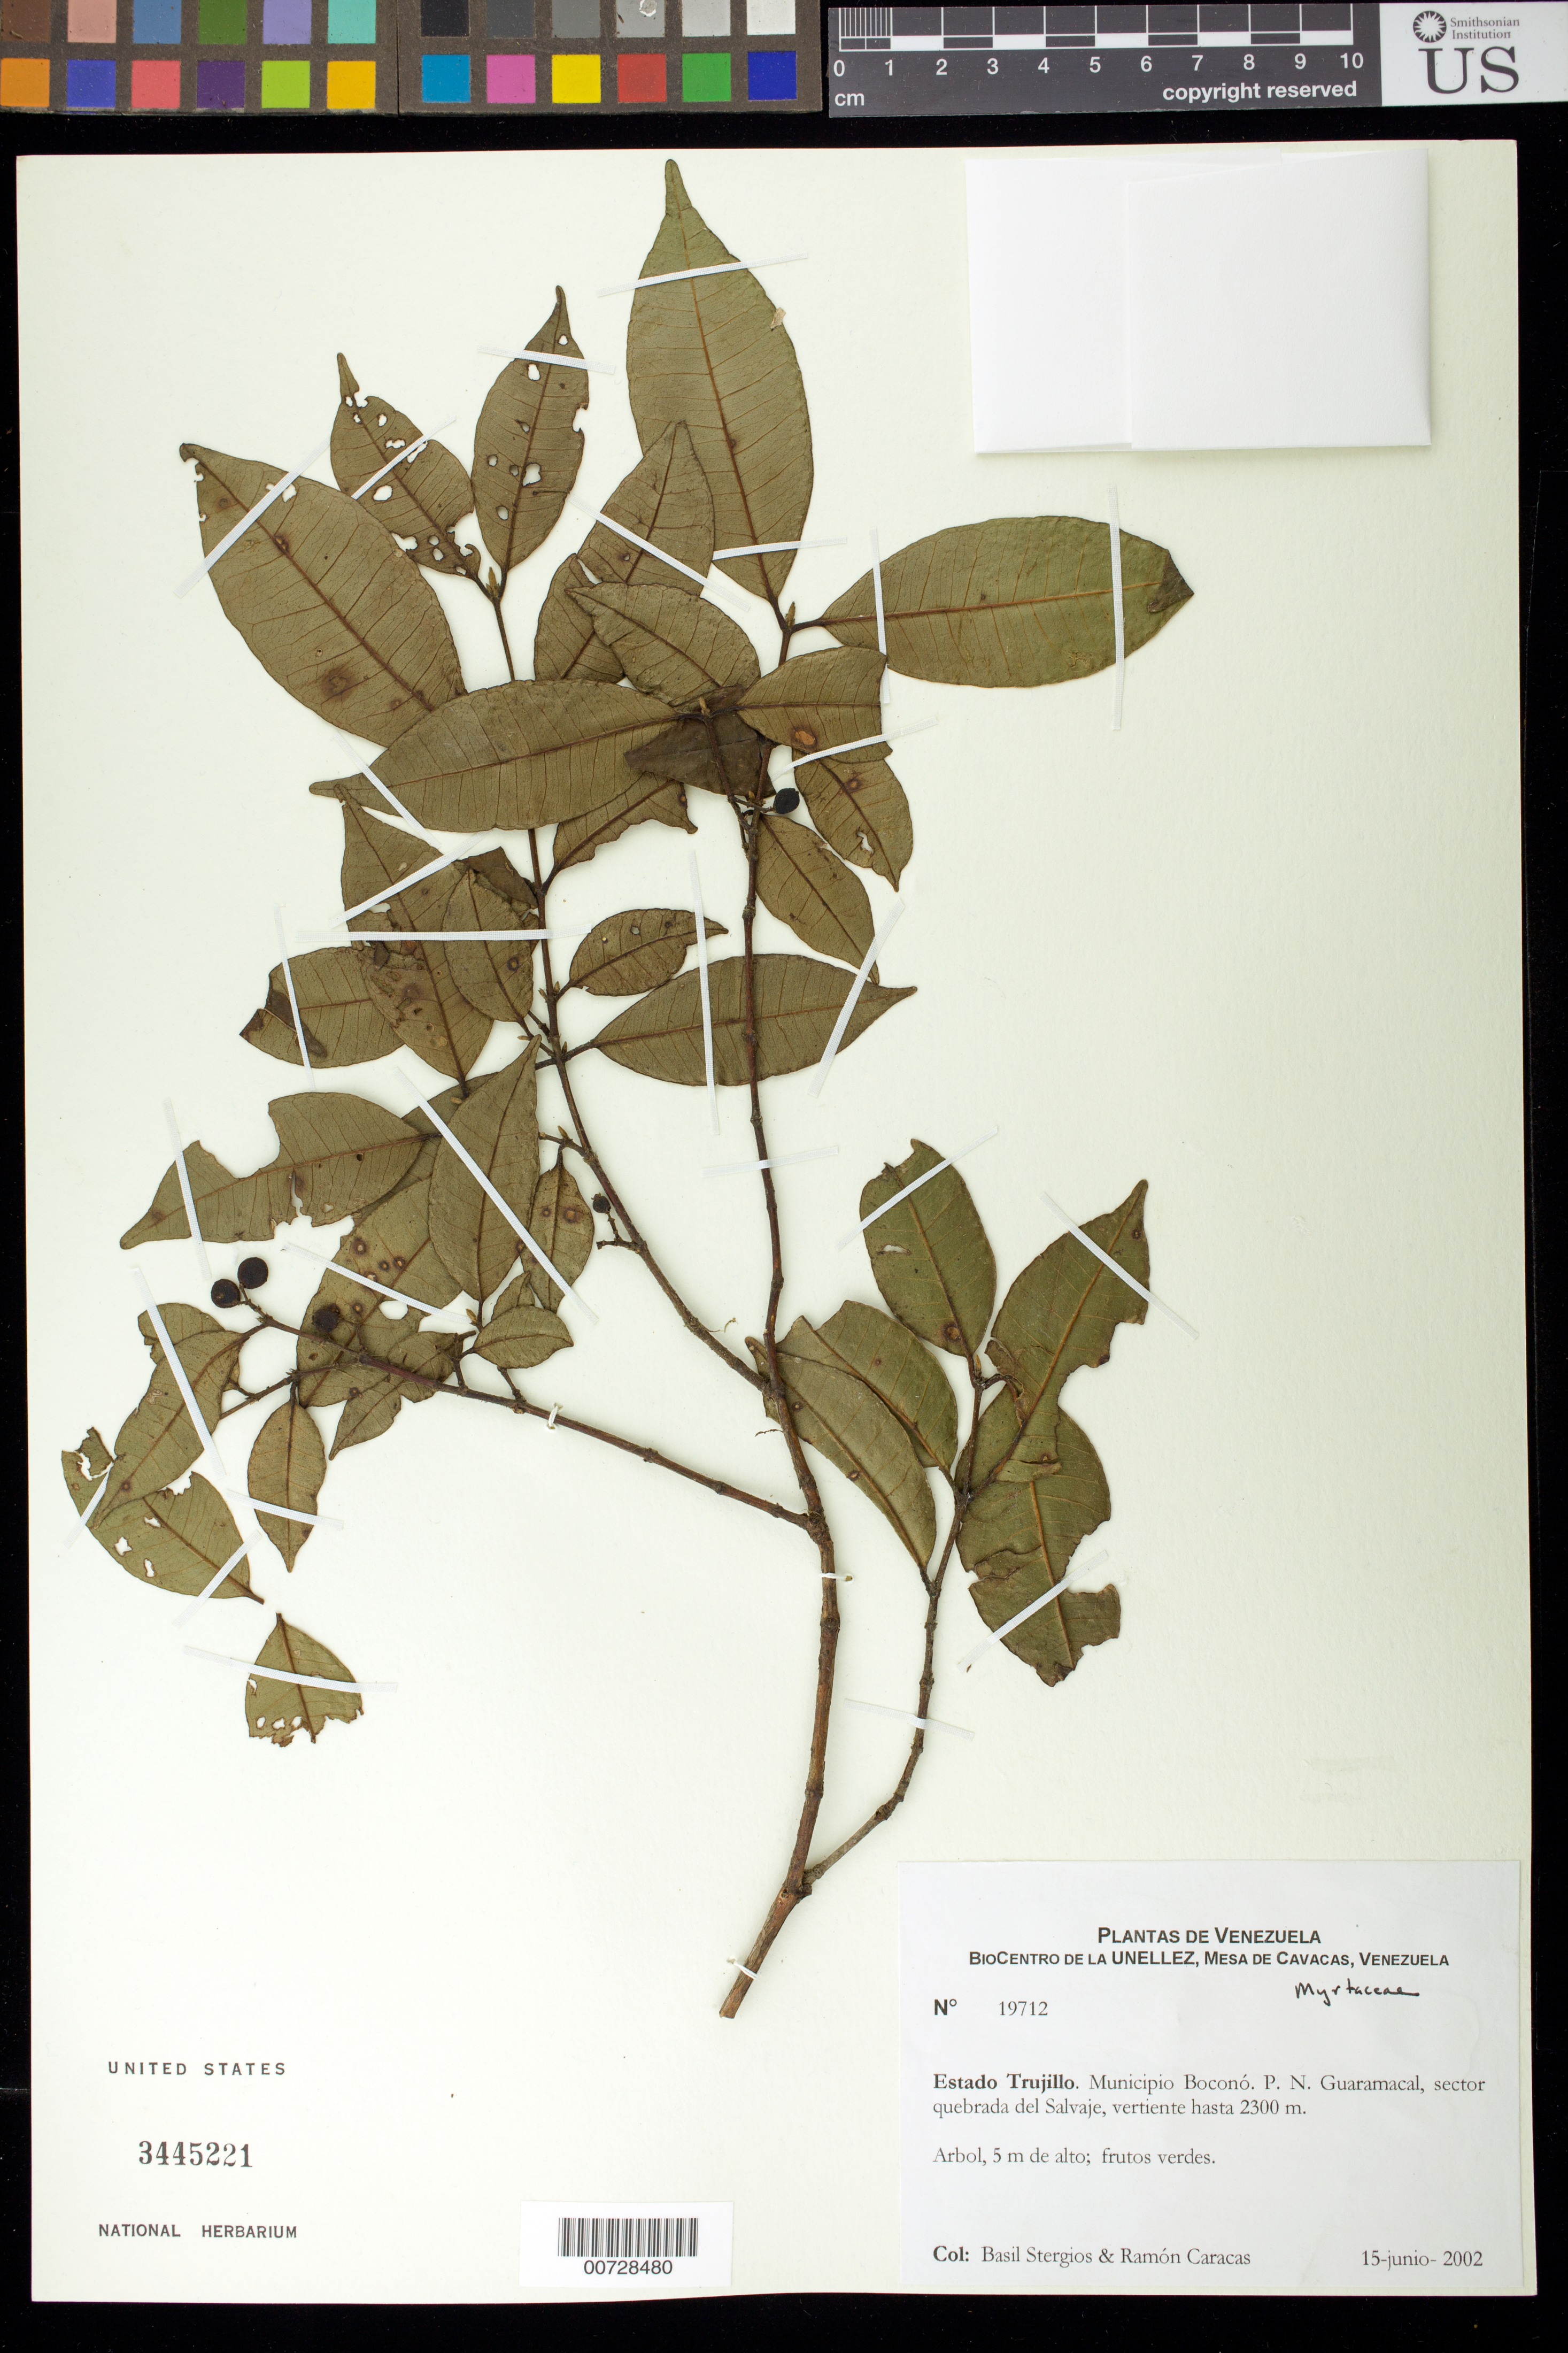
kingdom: Plantae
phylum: Tracheophyta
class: Magnoliopsida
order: Myrtales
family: Myrtaceae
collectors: B. G. Stergios & R. Caracas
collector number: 19712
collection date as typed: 15 Jun 2002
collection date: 2002-06-15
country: Venezuela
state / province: Trujillo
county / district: Boconó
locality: Parque Nacional Guaramacal, sector quebrada del Salvaje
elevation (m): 2300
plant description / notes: PORT, US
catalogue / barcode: US 3445221